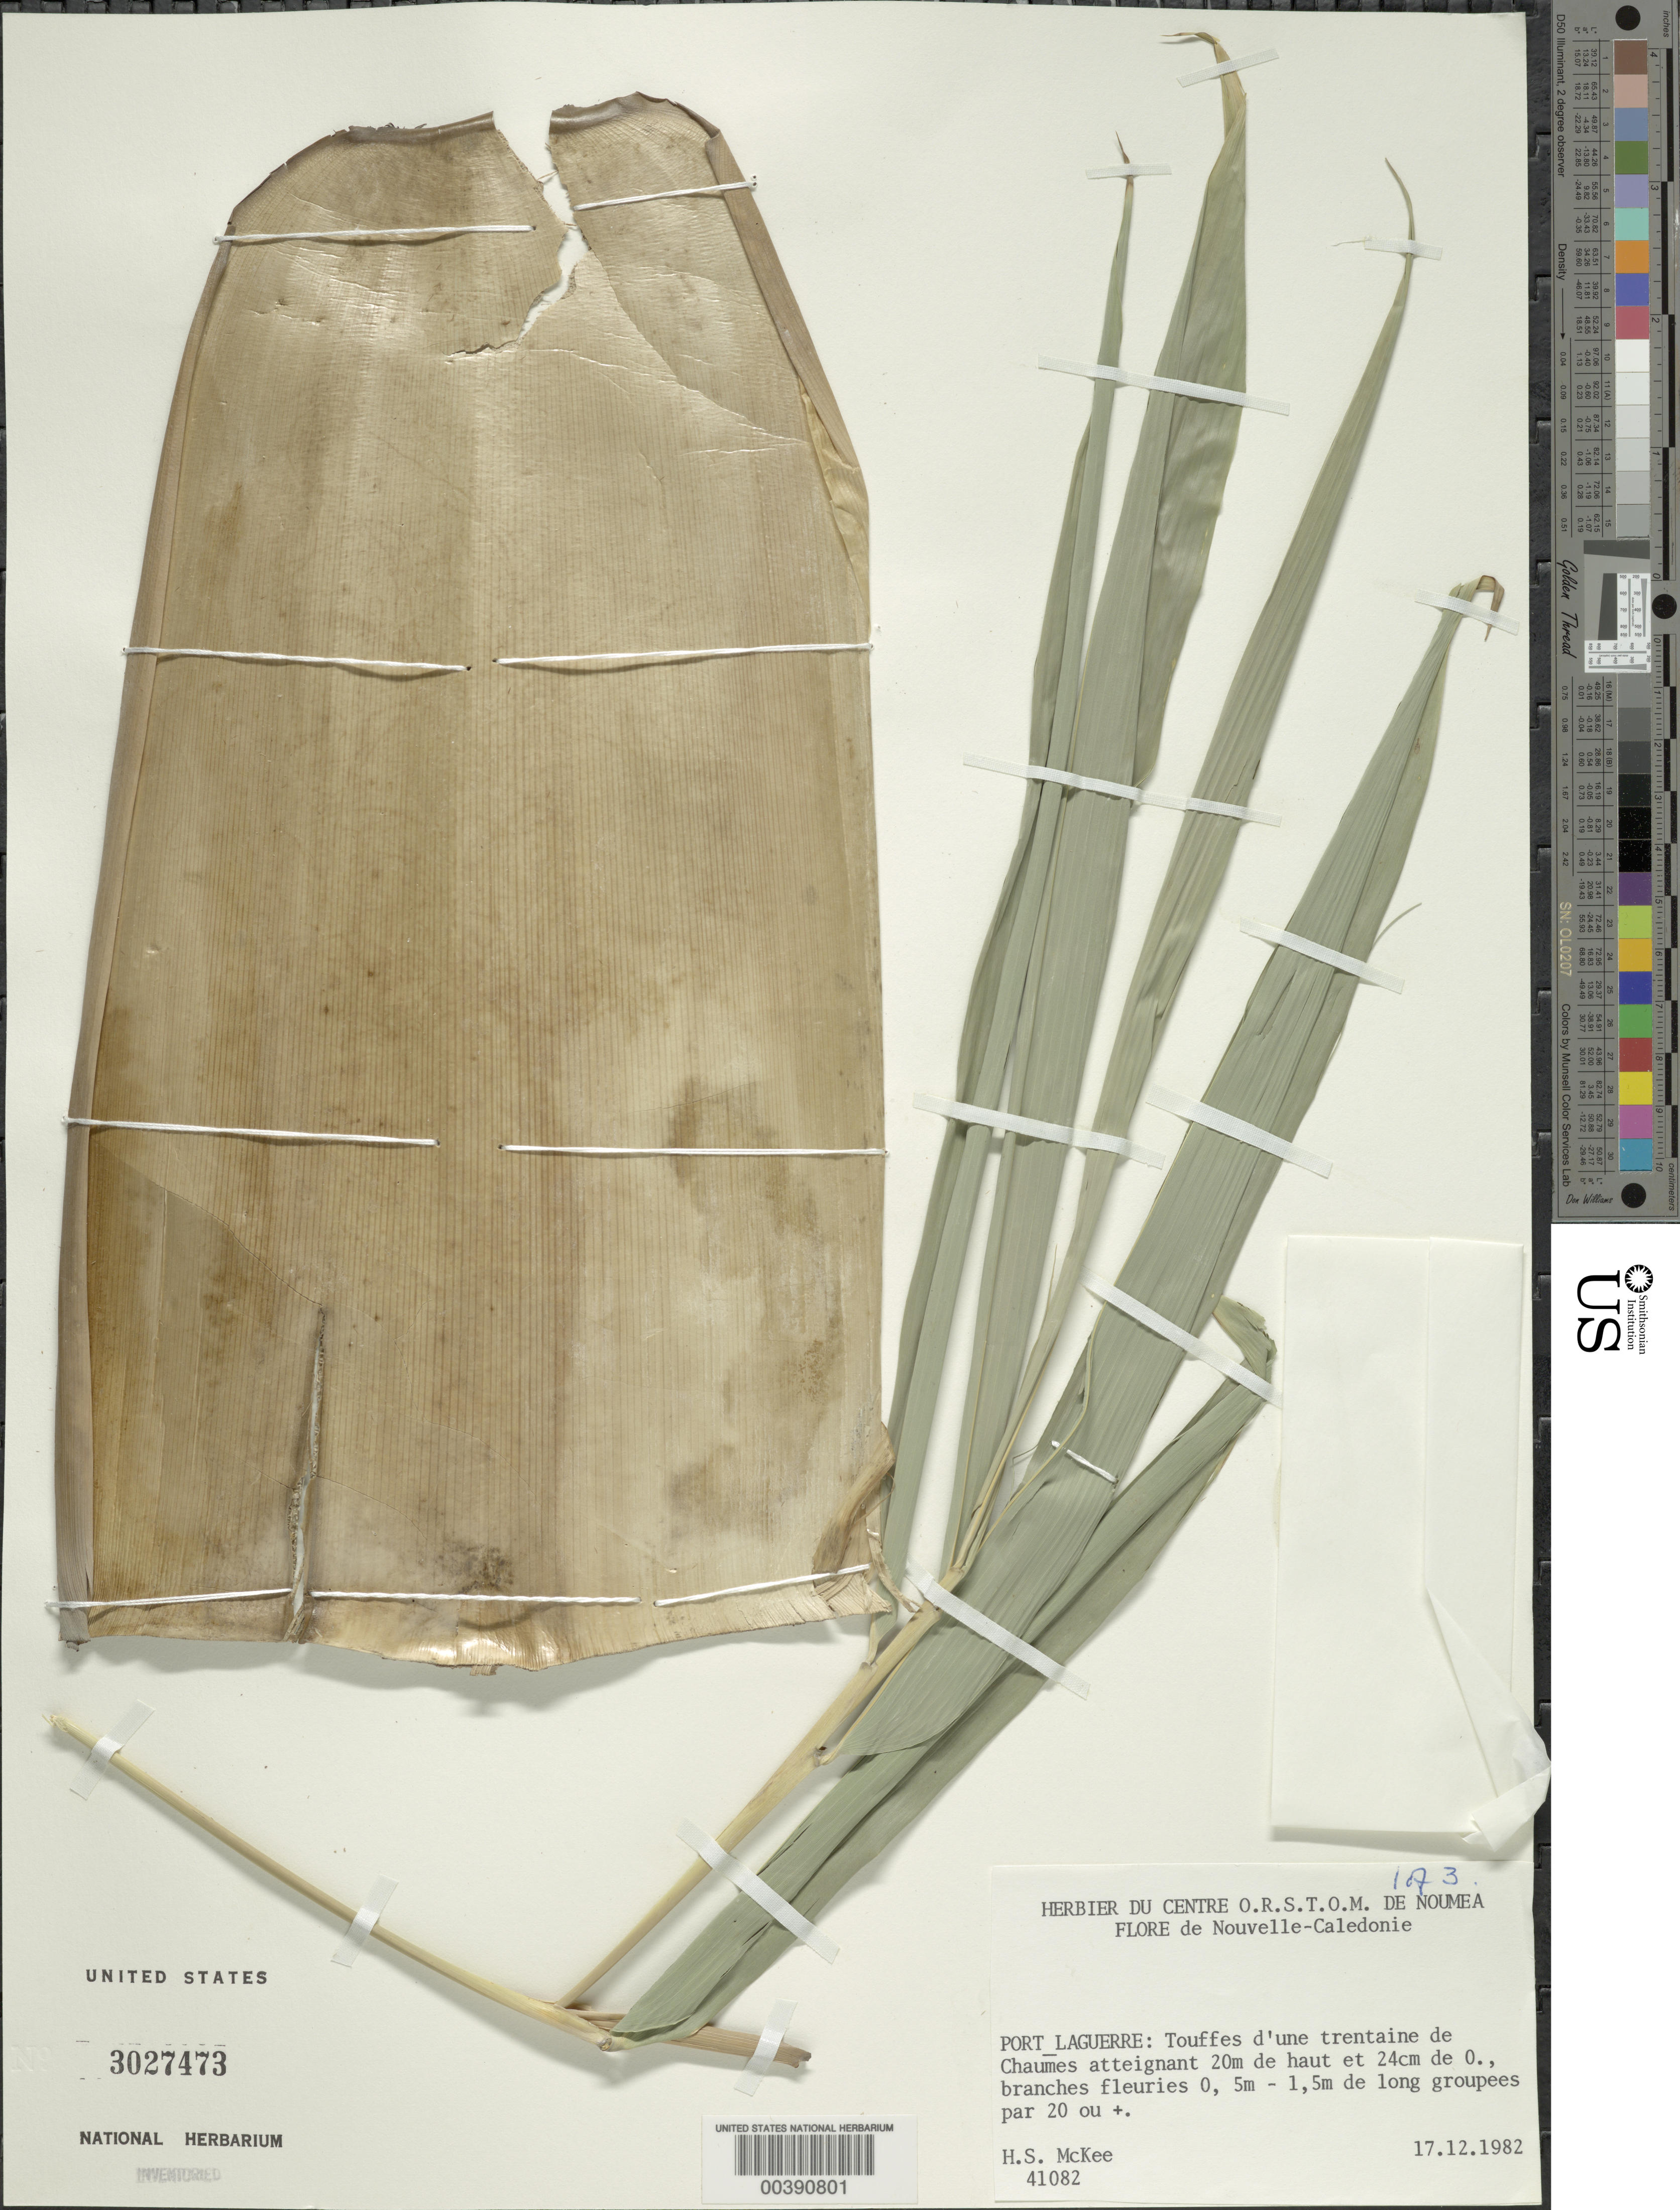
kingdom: Plantae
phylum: Tracheophyta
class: Liliopsida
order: Poales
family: Poaceae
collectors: H. S. MacKee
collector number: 41082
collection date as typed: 17 Dec 1982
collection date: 1982-12-17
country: New Caledonia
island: New Caledonia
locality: Port laguerre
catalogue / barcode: US 3027473